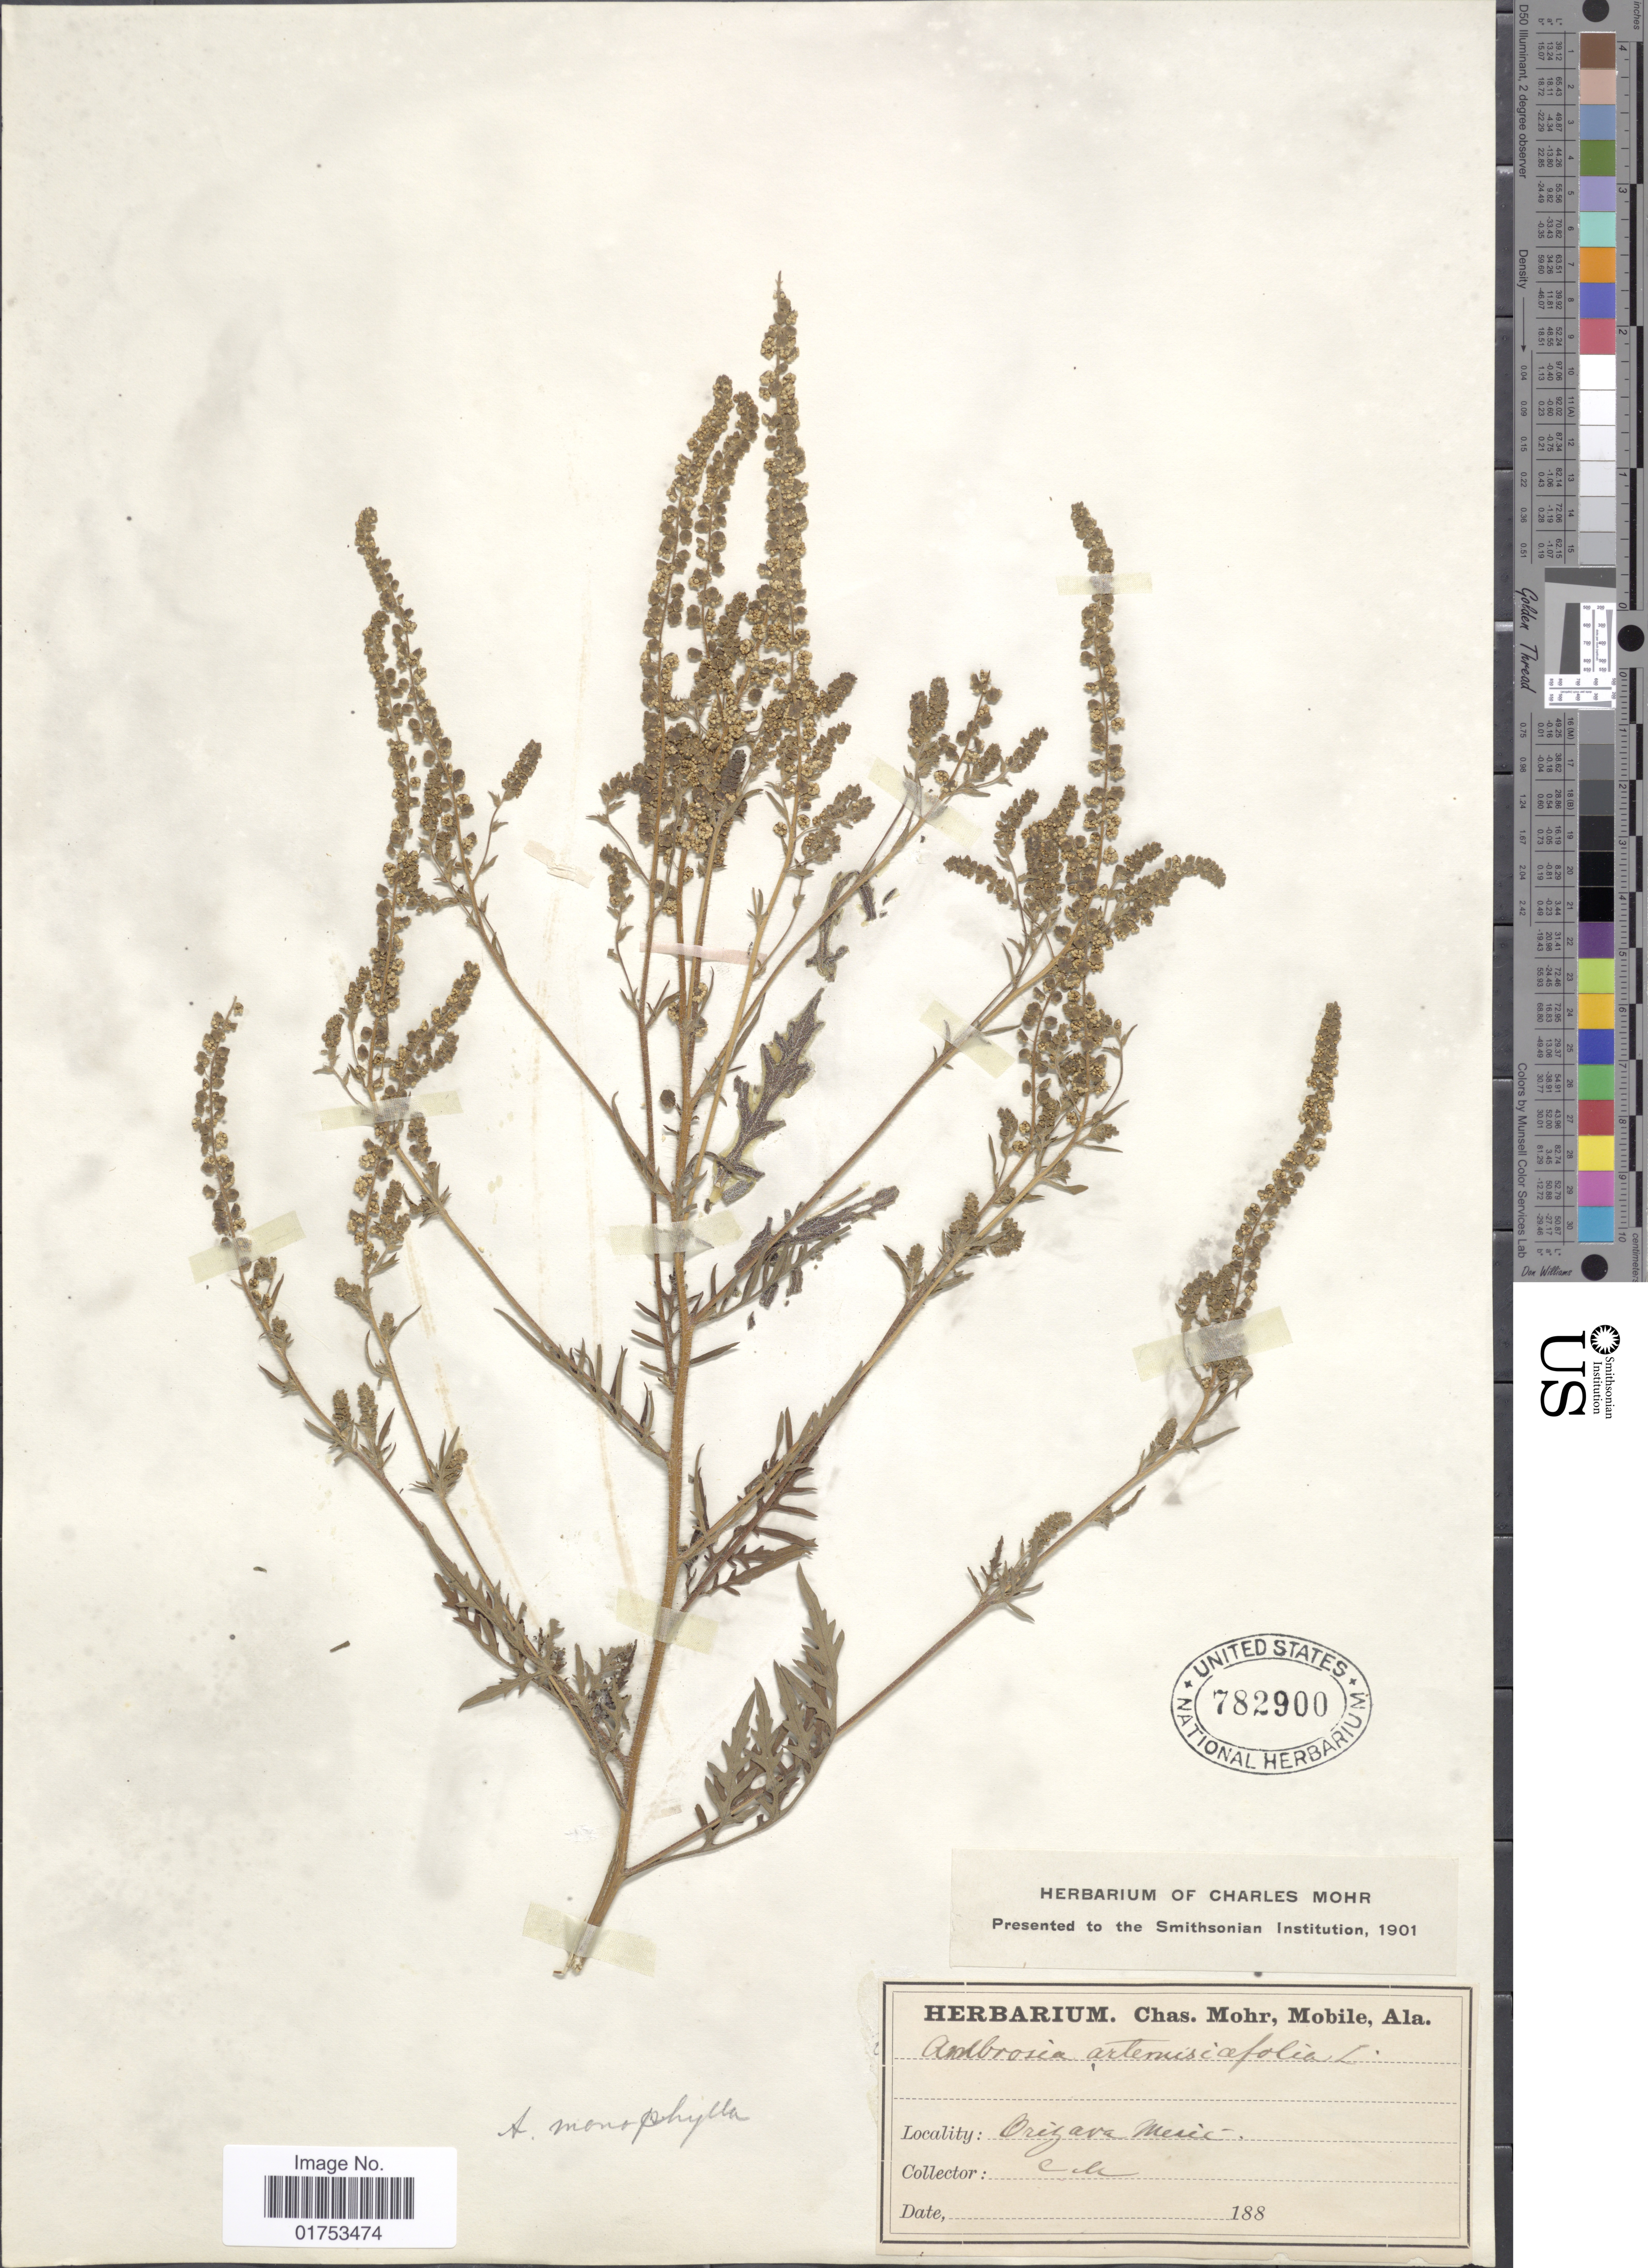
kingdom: Plantae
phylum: Tracheophyta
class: Magnoliopsida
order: Asterales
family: Asteraceae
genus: Ambrosia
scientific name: Ambrosia monophylla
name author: (Walter) Rydb.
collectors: Mohr, C. T. (herbarium)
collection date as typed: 188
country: Mexico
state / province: Veracruz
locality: Orizava Mexic [interpreted]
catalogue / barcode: US 782900